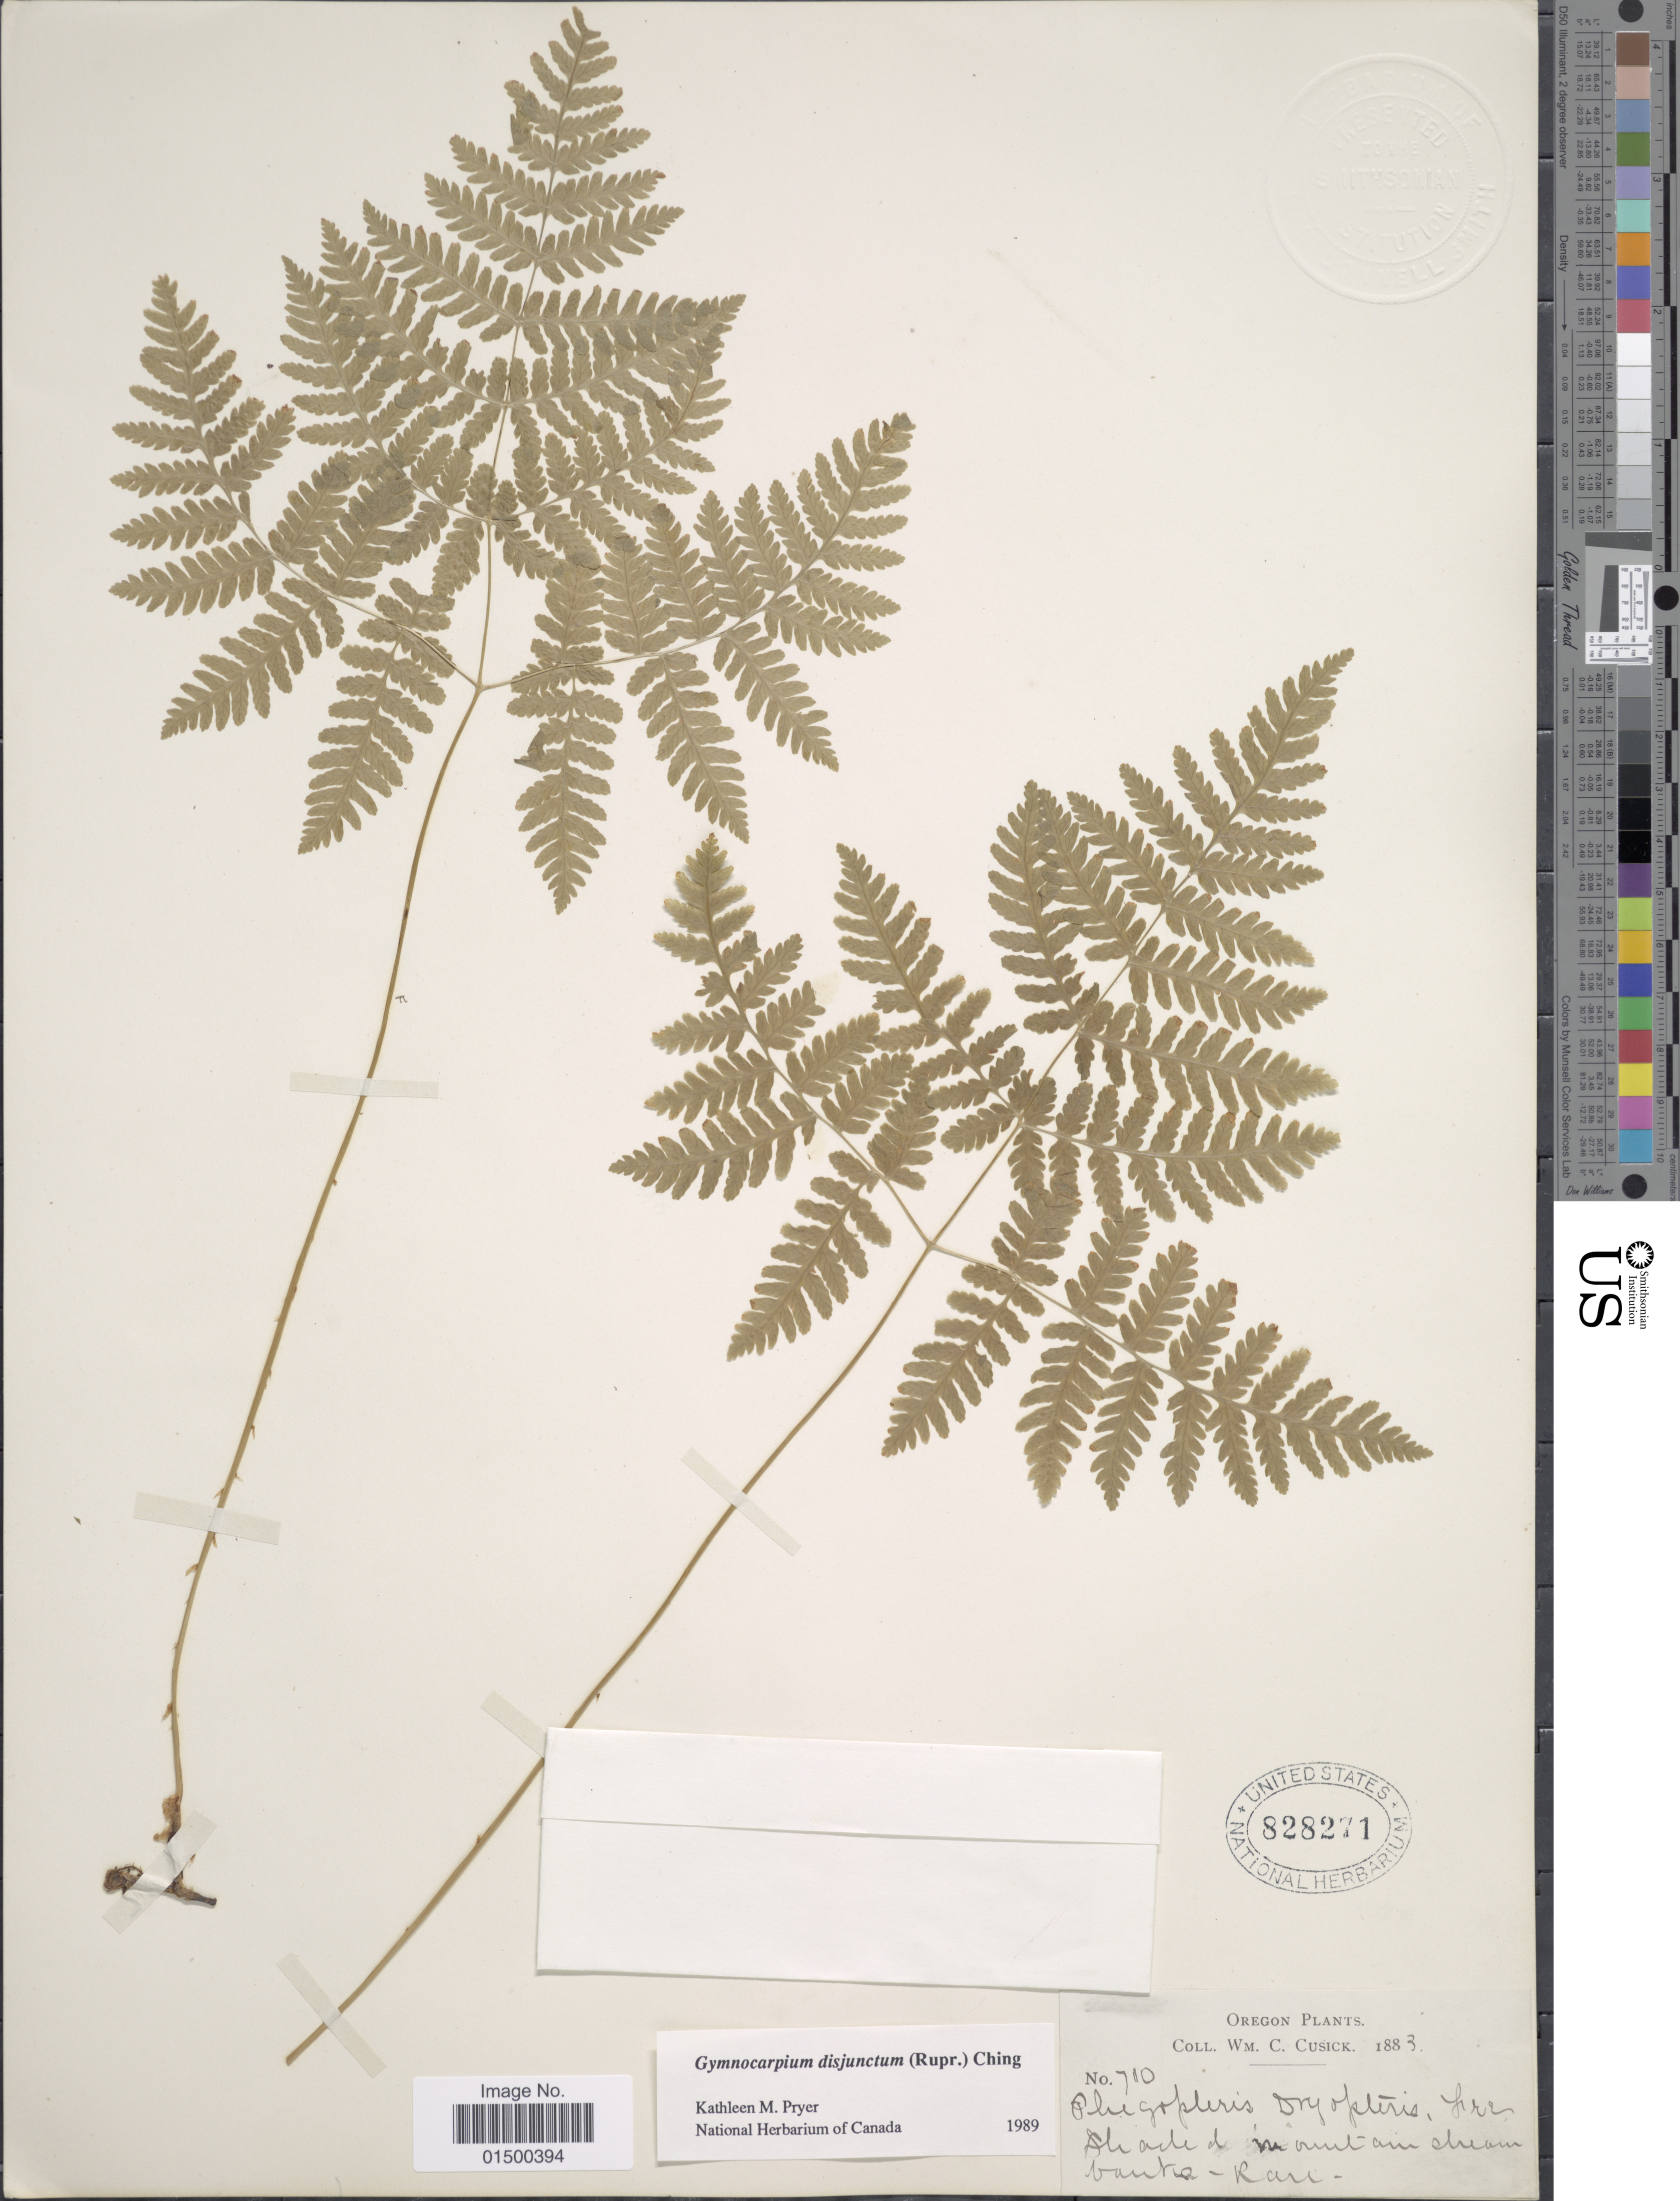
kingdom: Plantae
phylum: Tracheophyta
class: Polypodiopsida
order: Polypodiales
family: Cystopteridaceae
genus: Gymnocarpium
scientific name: Gymnocarpium disjunctum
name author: (Rupr.) Ching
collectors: W. C. Cusick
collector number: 710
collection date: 1883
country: United States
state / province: Oregon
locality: Oregon.Shaded mountain clear banks.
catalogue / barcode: US 828271